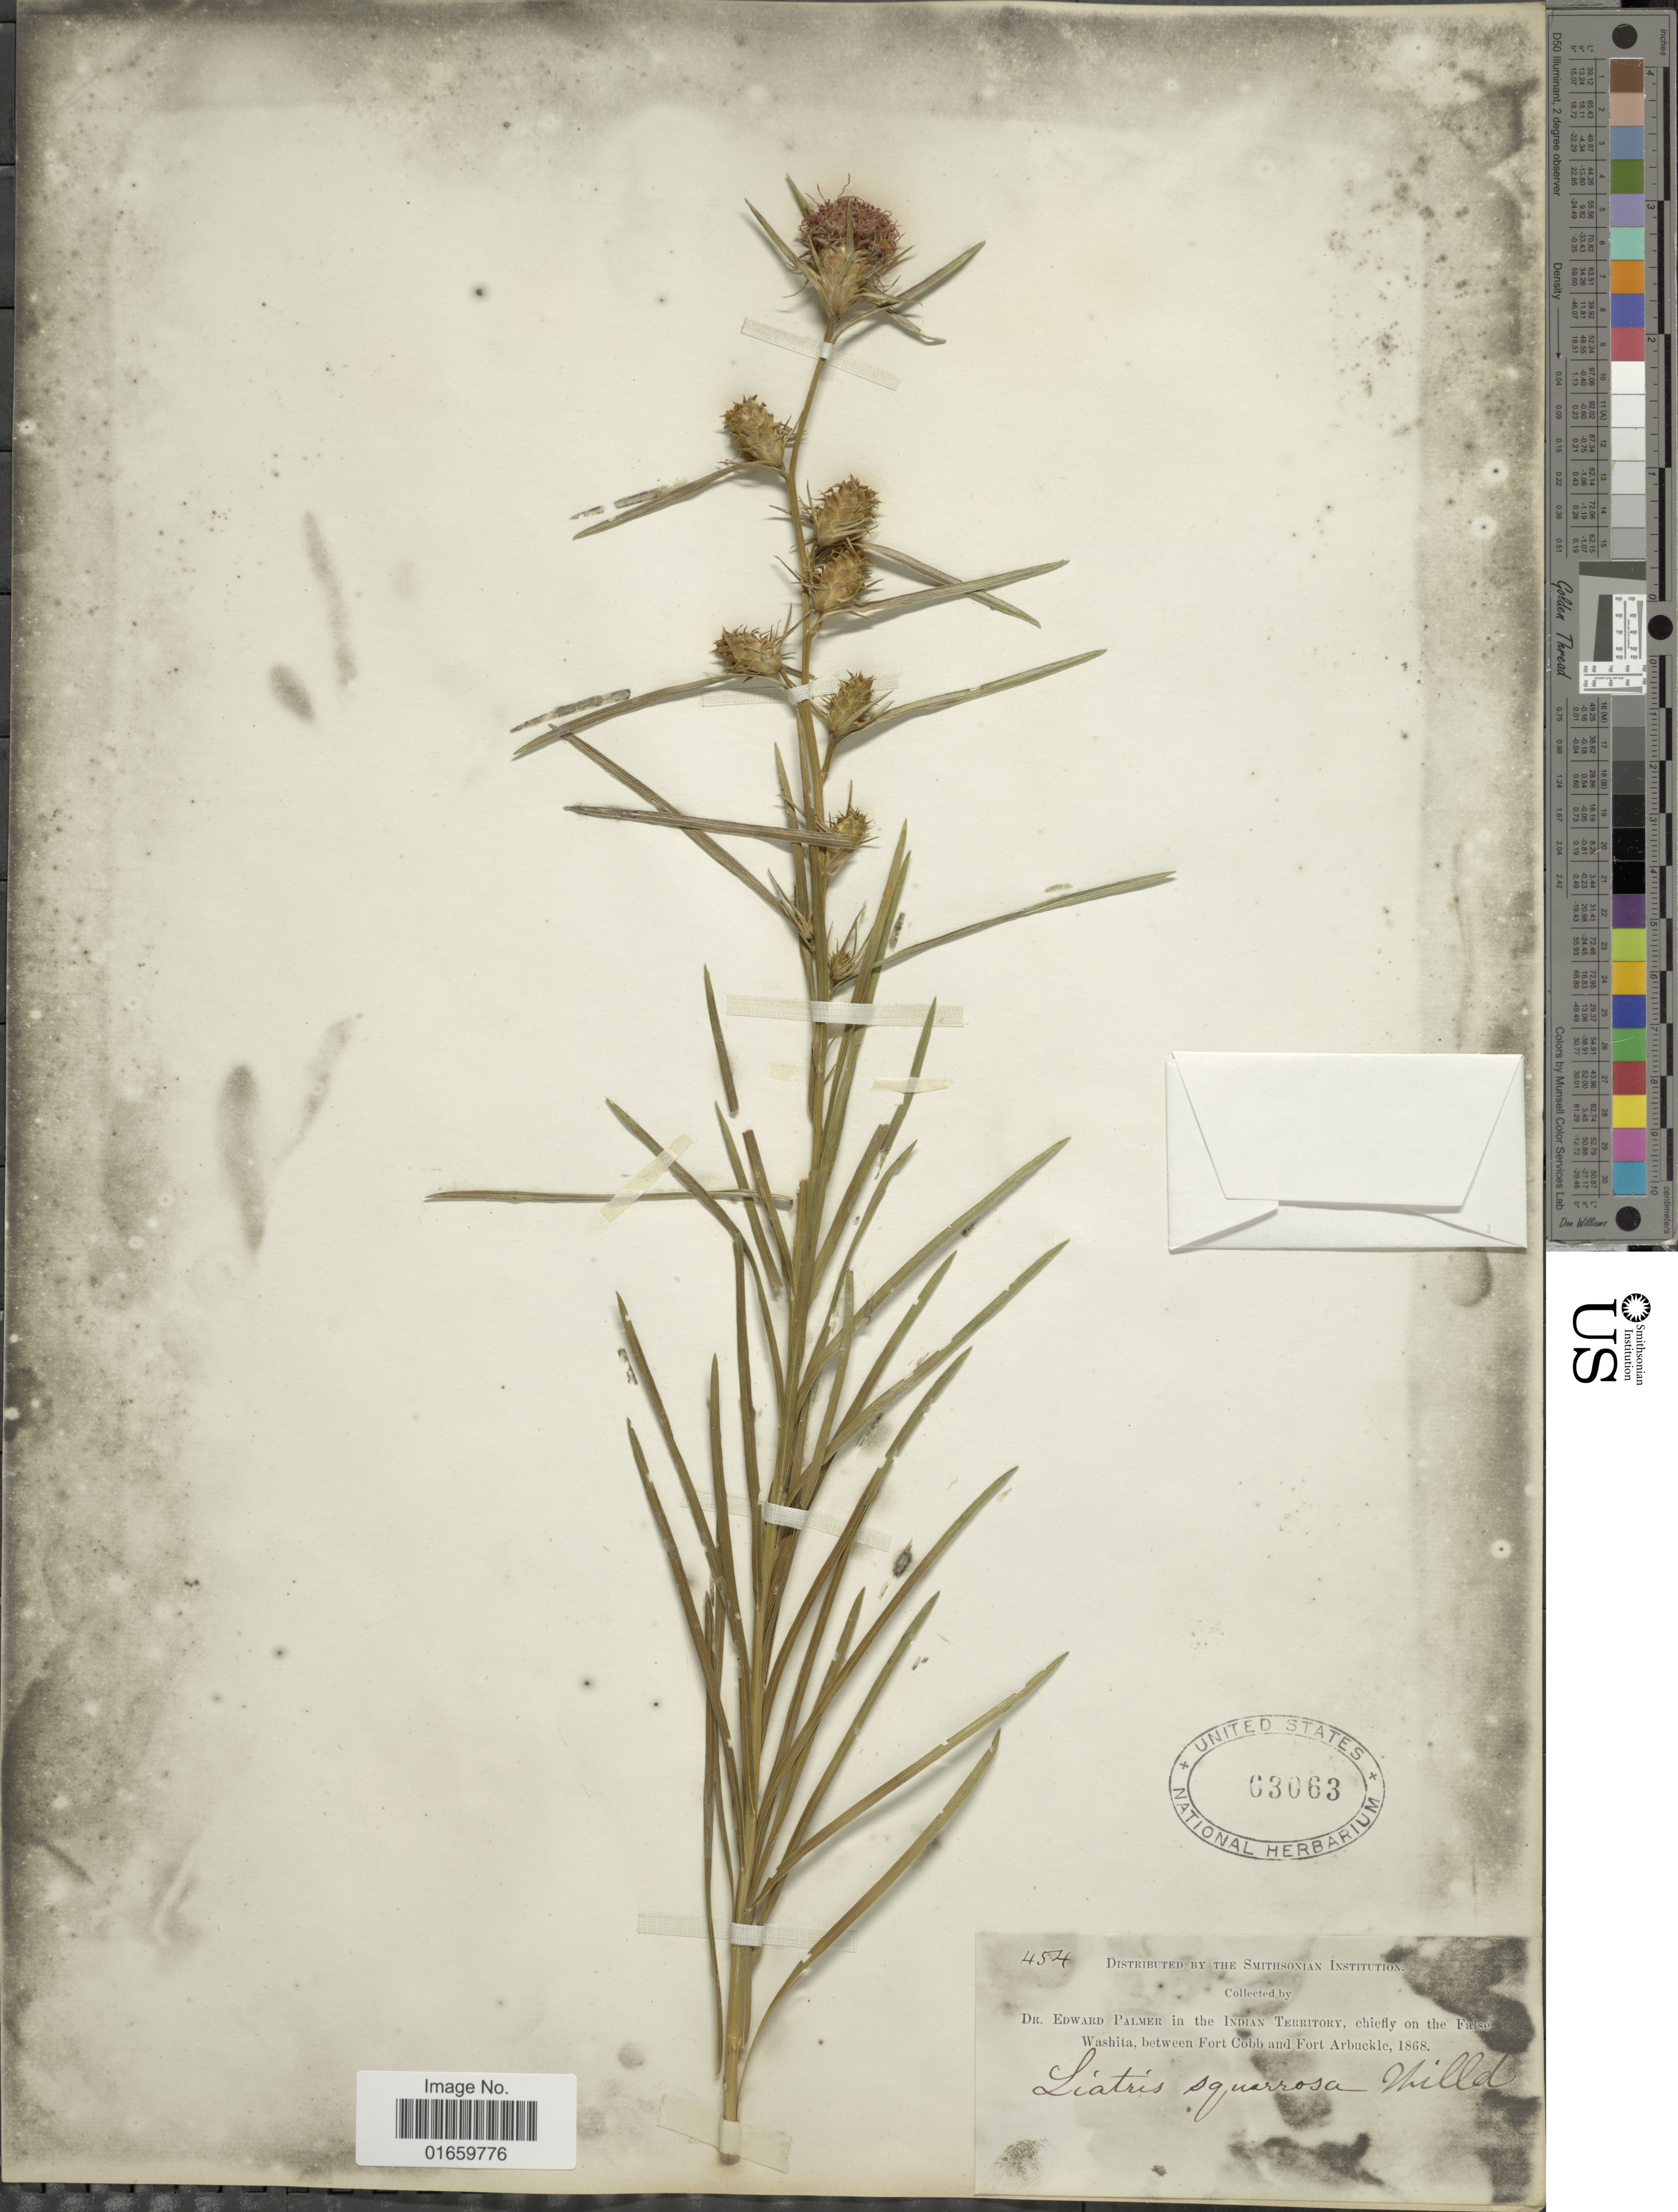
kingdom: Plantae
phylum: Tracheophyta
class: Magnoliopsida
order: Asterales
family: Asteraceae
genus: Liatris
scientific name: Liatris squarrosa var. glabrata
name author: (Rydb.) Gaiser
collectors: E. Palmer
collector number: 454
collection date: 1868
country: United States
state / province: Oklahoma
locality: Indian Territory, chiefly on the False Washita, between Fort Cobb and Fort Arbuckle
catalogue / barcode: US 63063